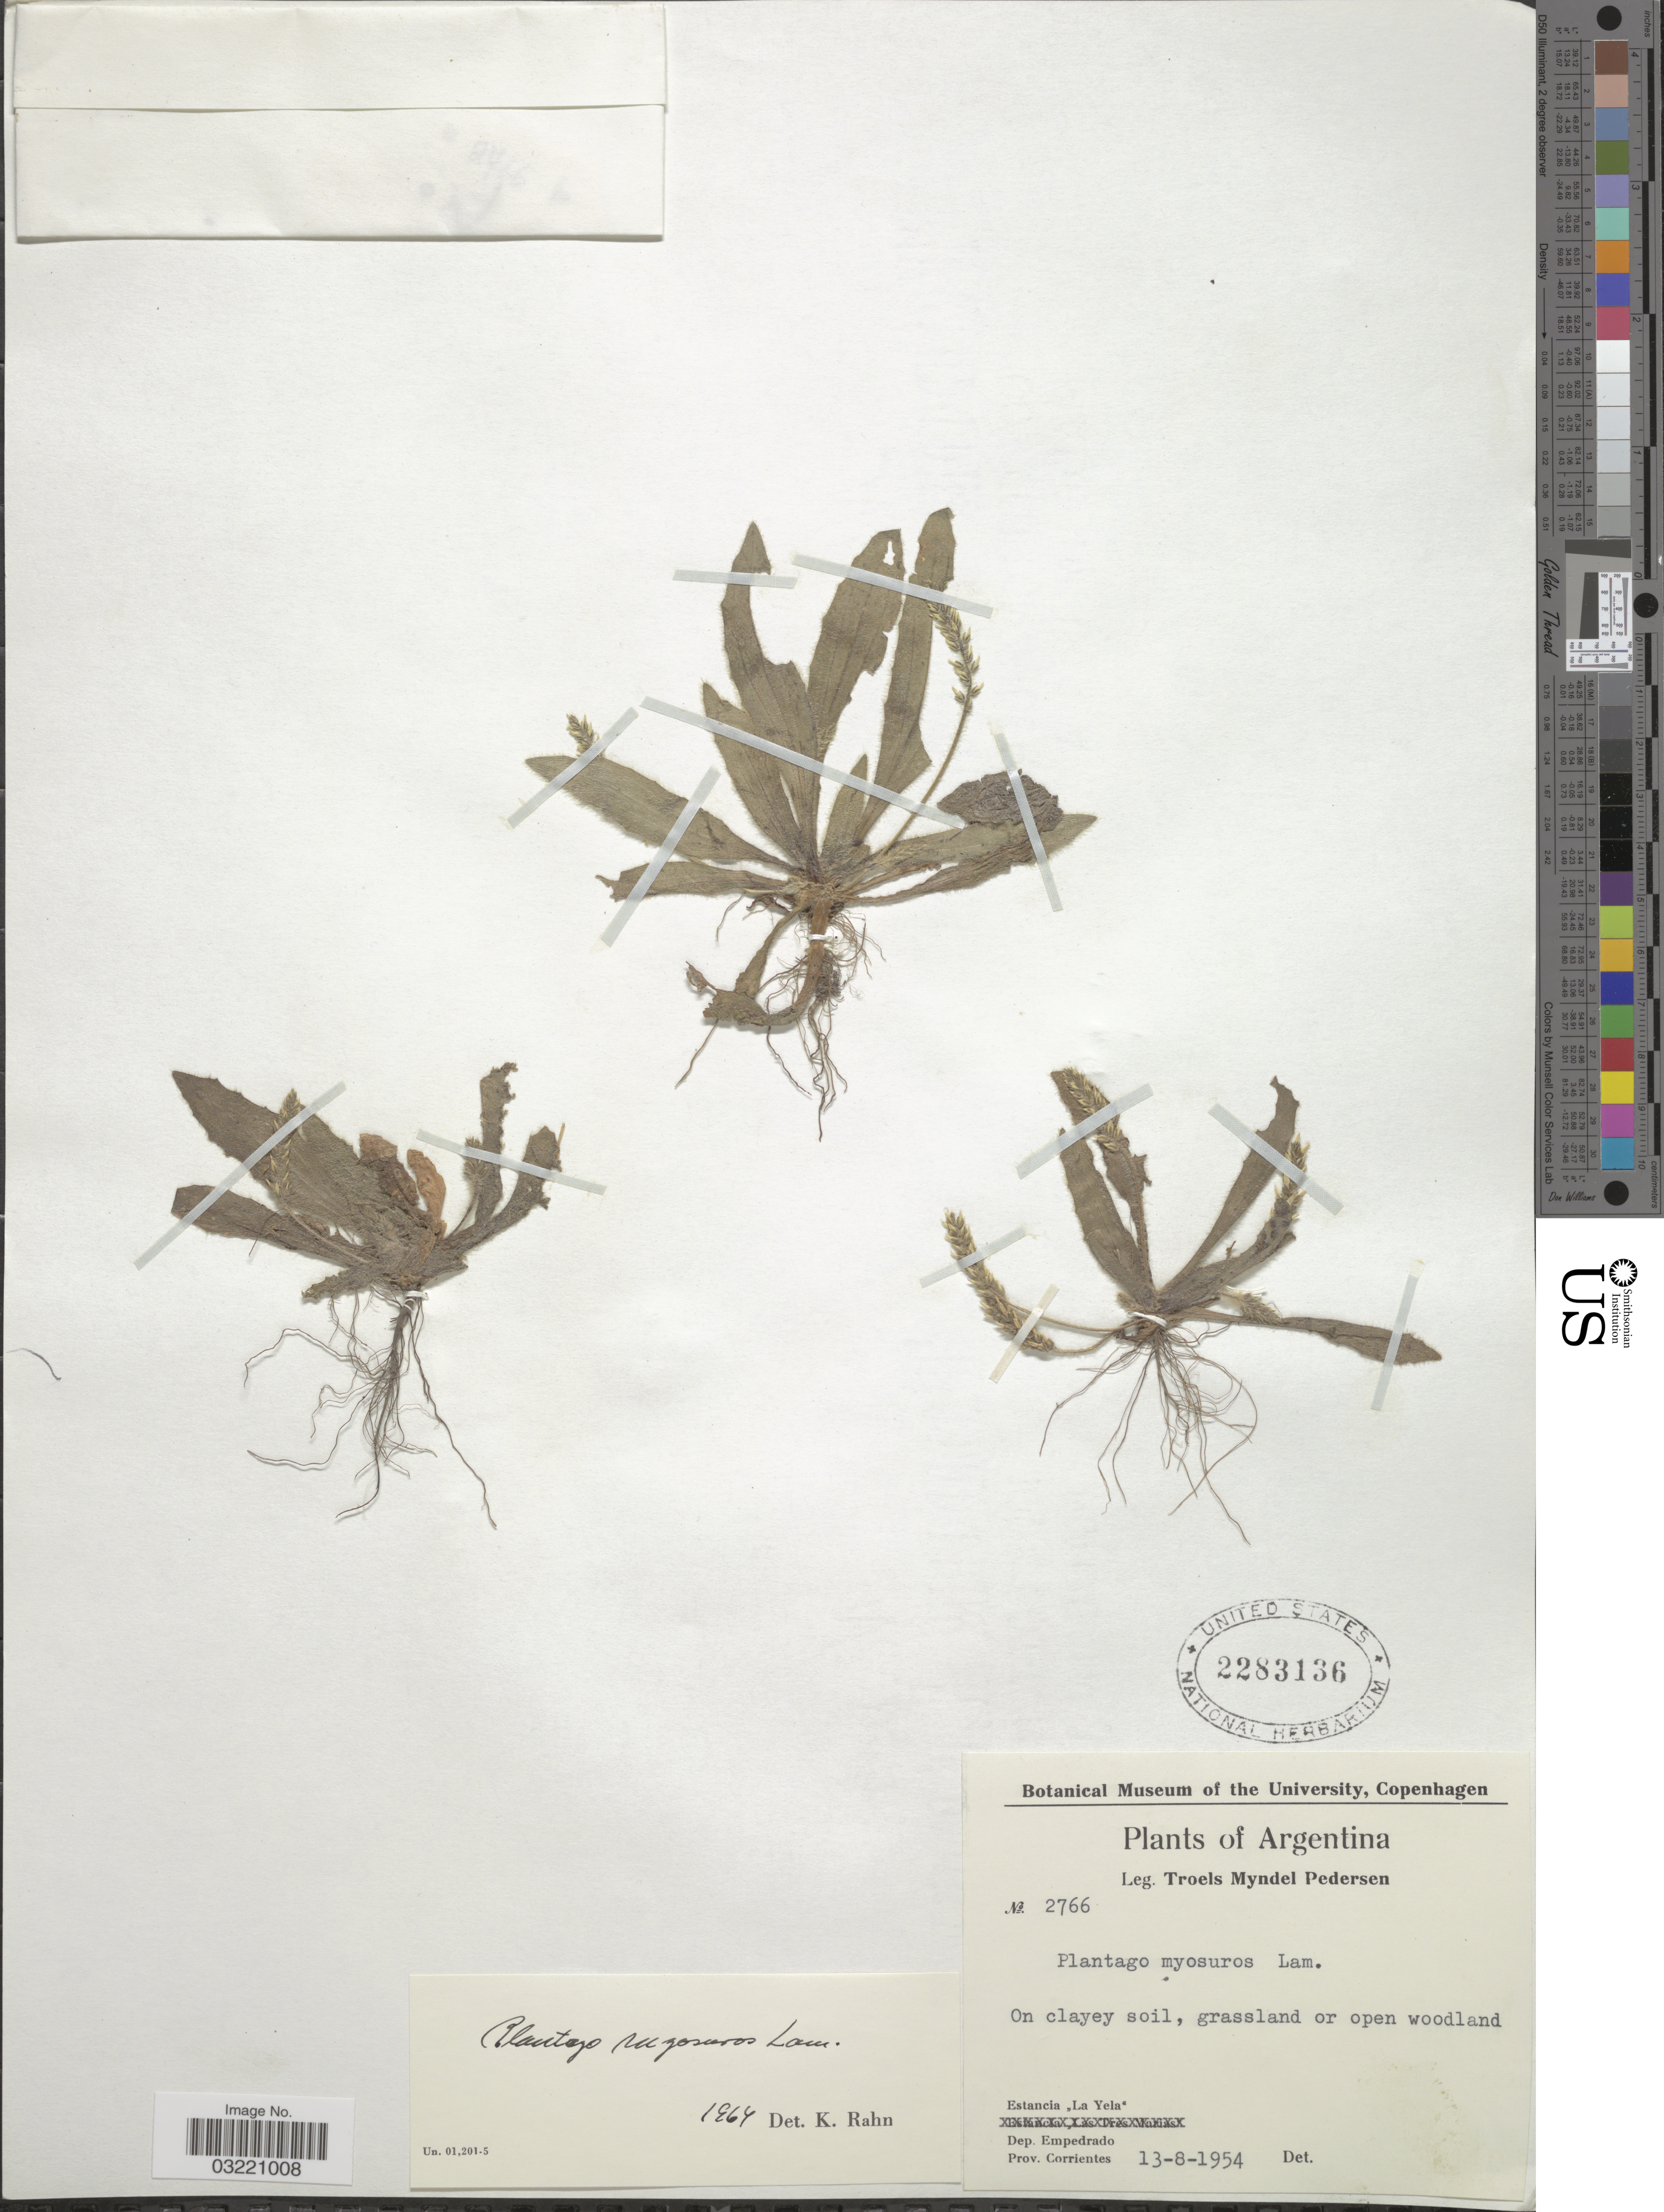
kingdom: Plantae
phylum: Tracheophyta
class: Magnoliopsida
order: Lamiales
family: Plantaginaceae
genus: Plantago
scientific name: Plantago myosuros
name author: Lam.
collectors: T. Pederson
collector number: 2766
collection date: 1954-08-13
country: Argentina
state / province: Corrientes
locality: Estancia "La Yela", Dep. Empedrado.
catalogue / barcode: US 2283136